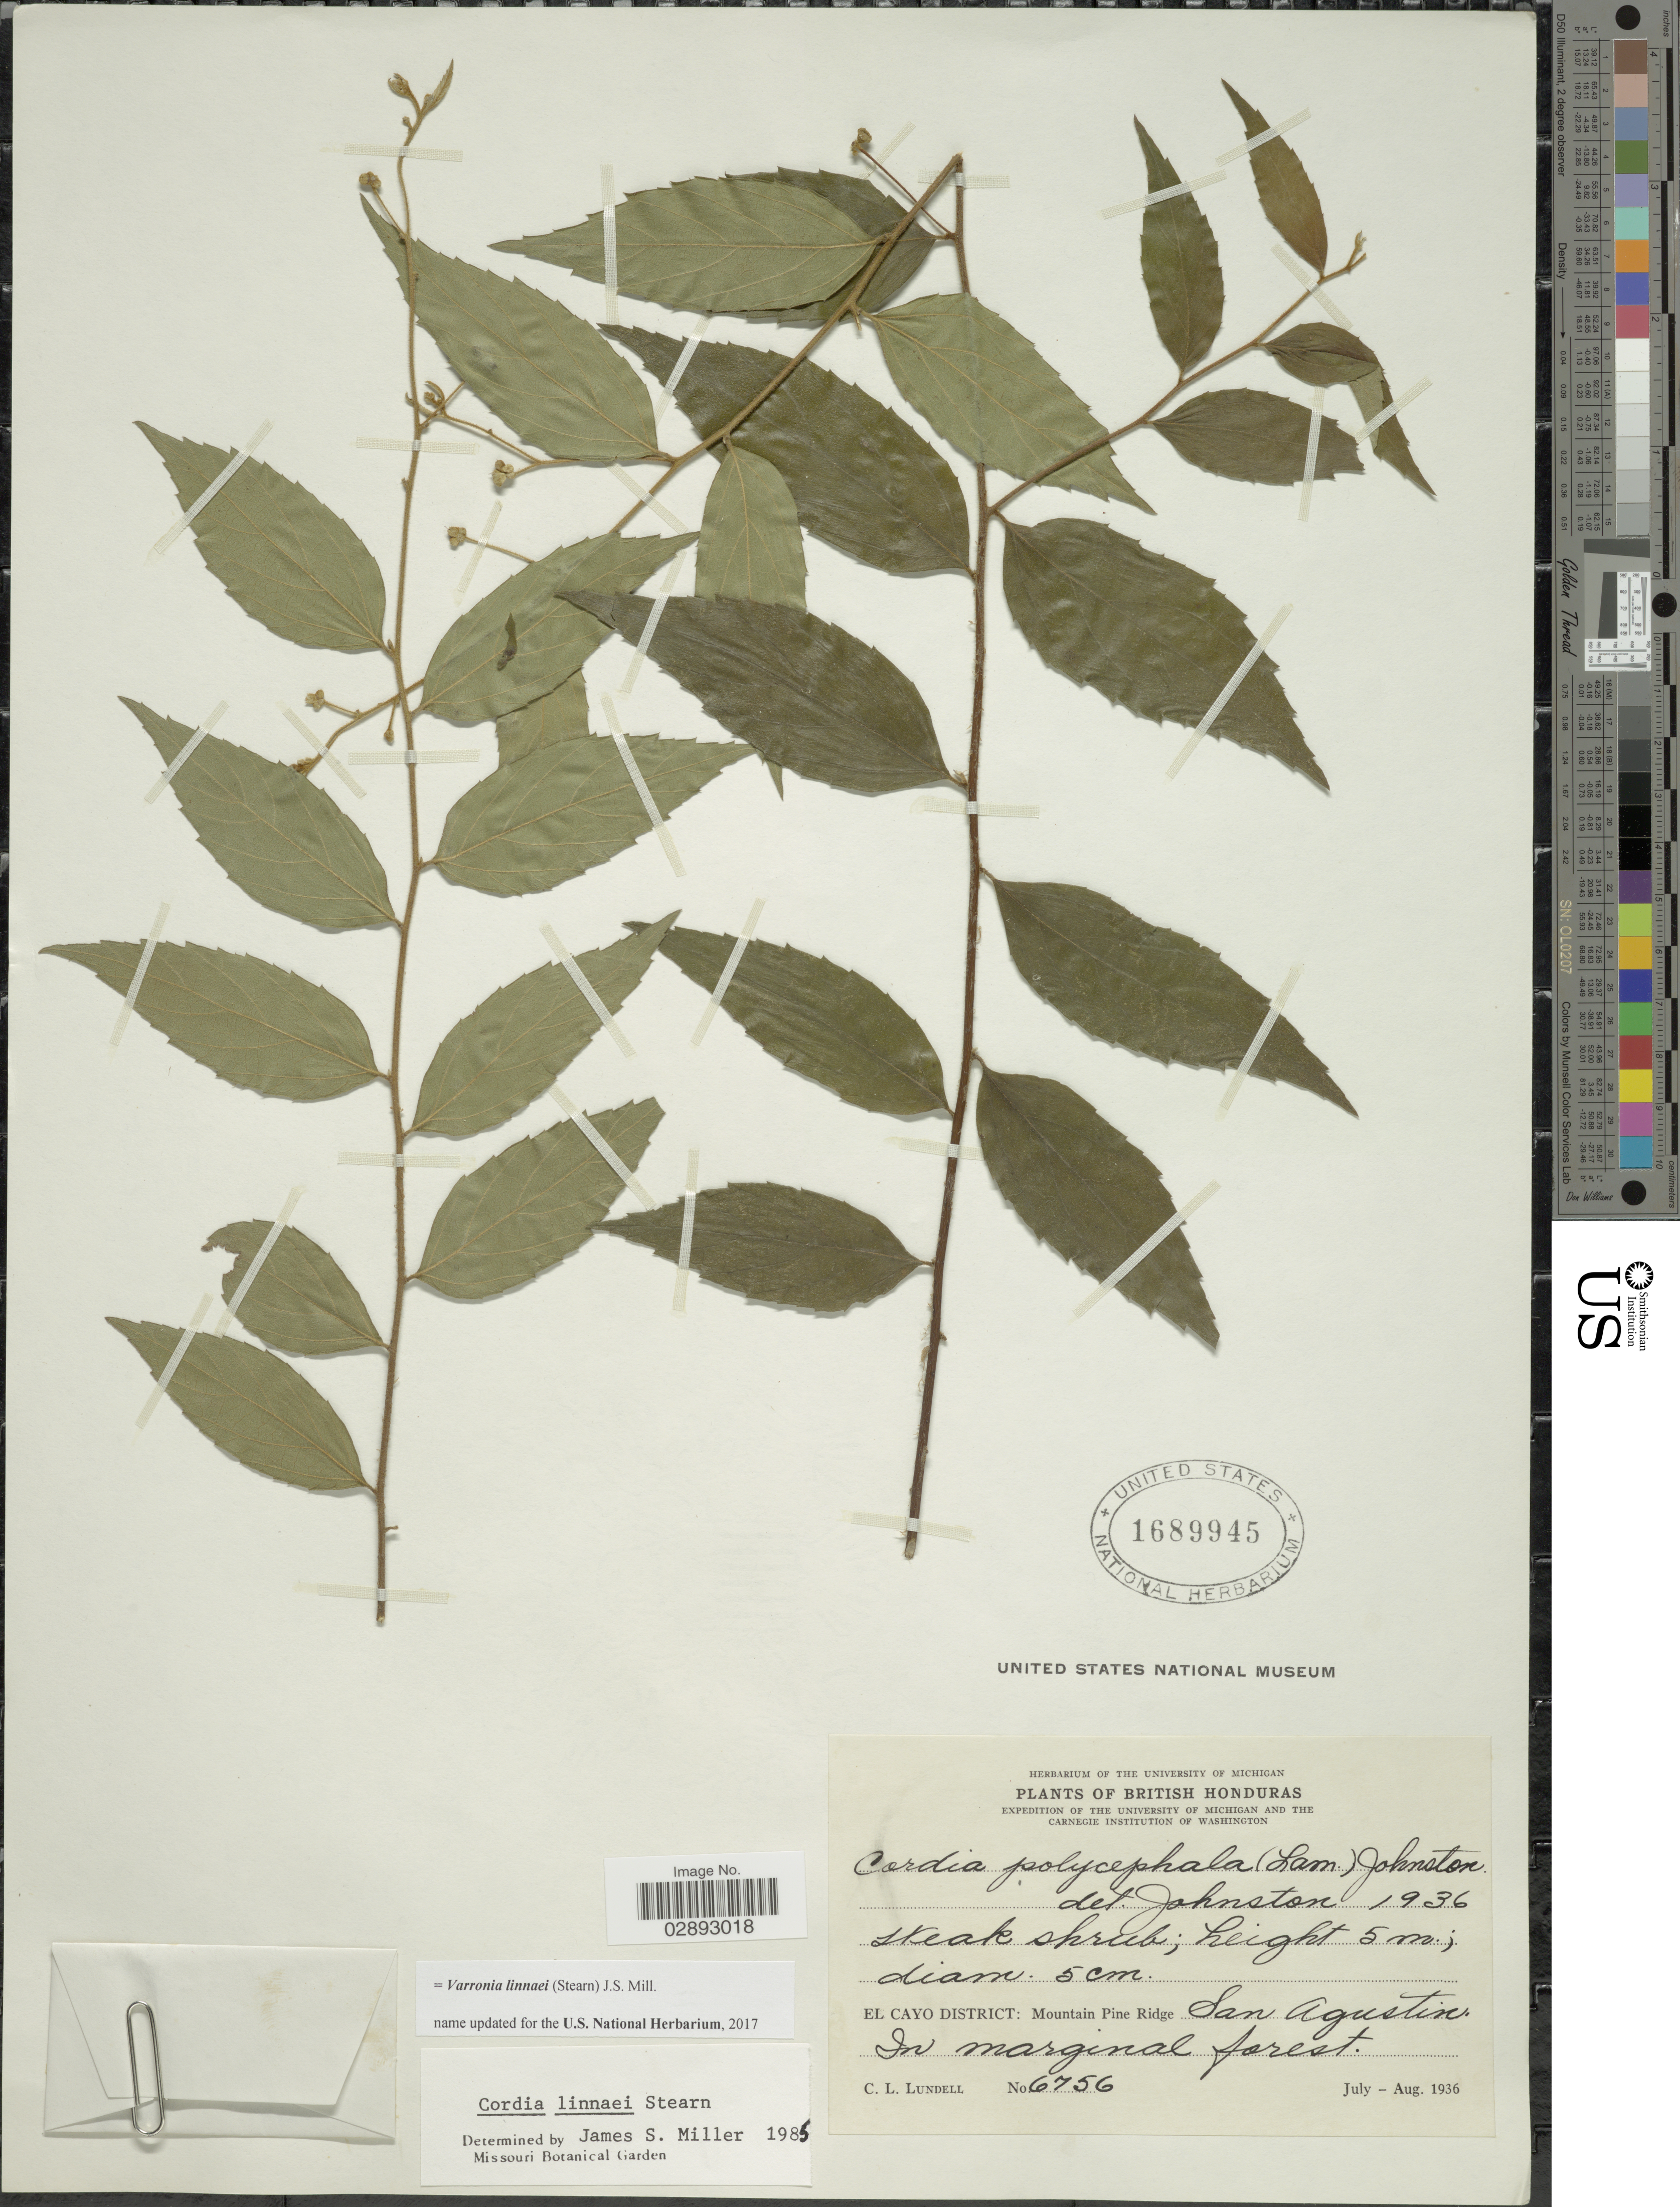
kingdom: Plantae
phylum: Tracheophyta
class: Magnoliopsida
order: Boraginales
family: Cordiaceae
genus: Varronia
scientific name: Varronia linnaei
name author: (Stearn) J.S. Mill.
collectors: C. L. Lundell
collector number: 6756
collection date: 1936-07/1936-08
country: Belize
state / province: Cayo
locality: British Honduras. El Cayo District: Mountain Pine Ridge San Agustin.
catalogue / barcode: US 1689945